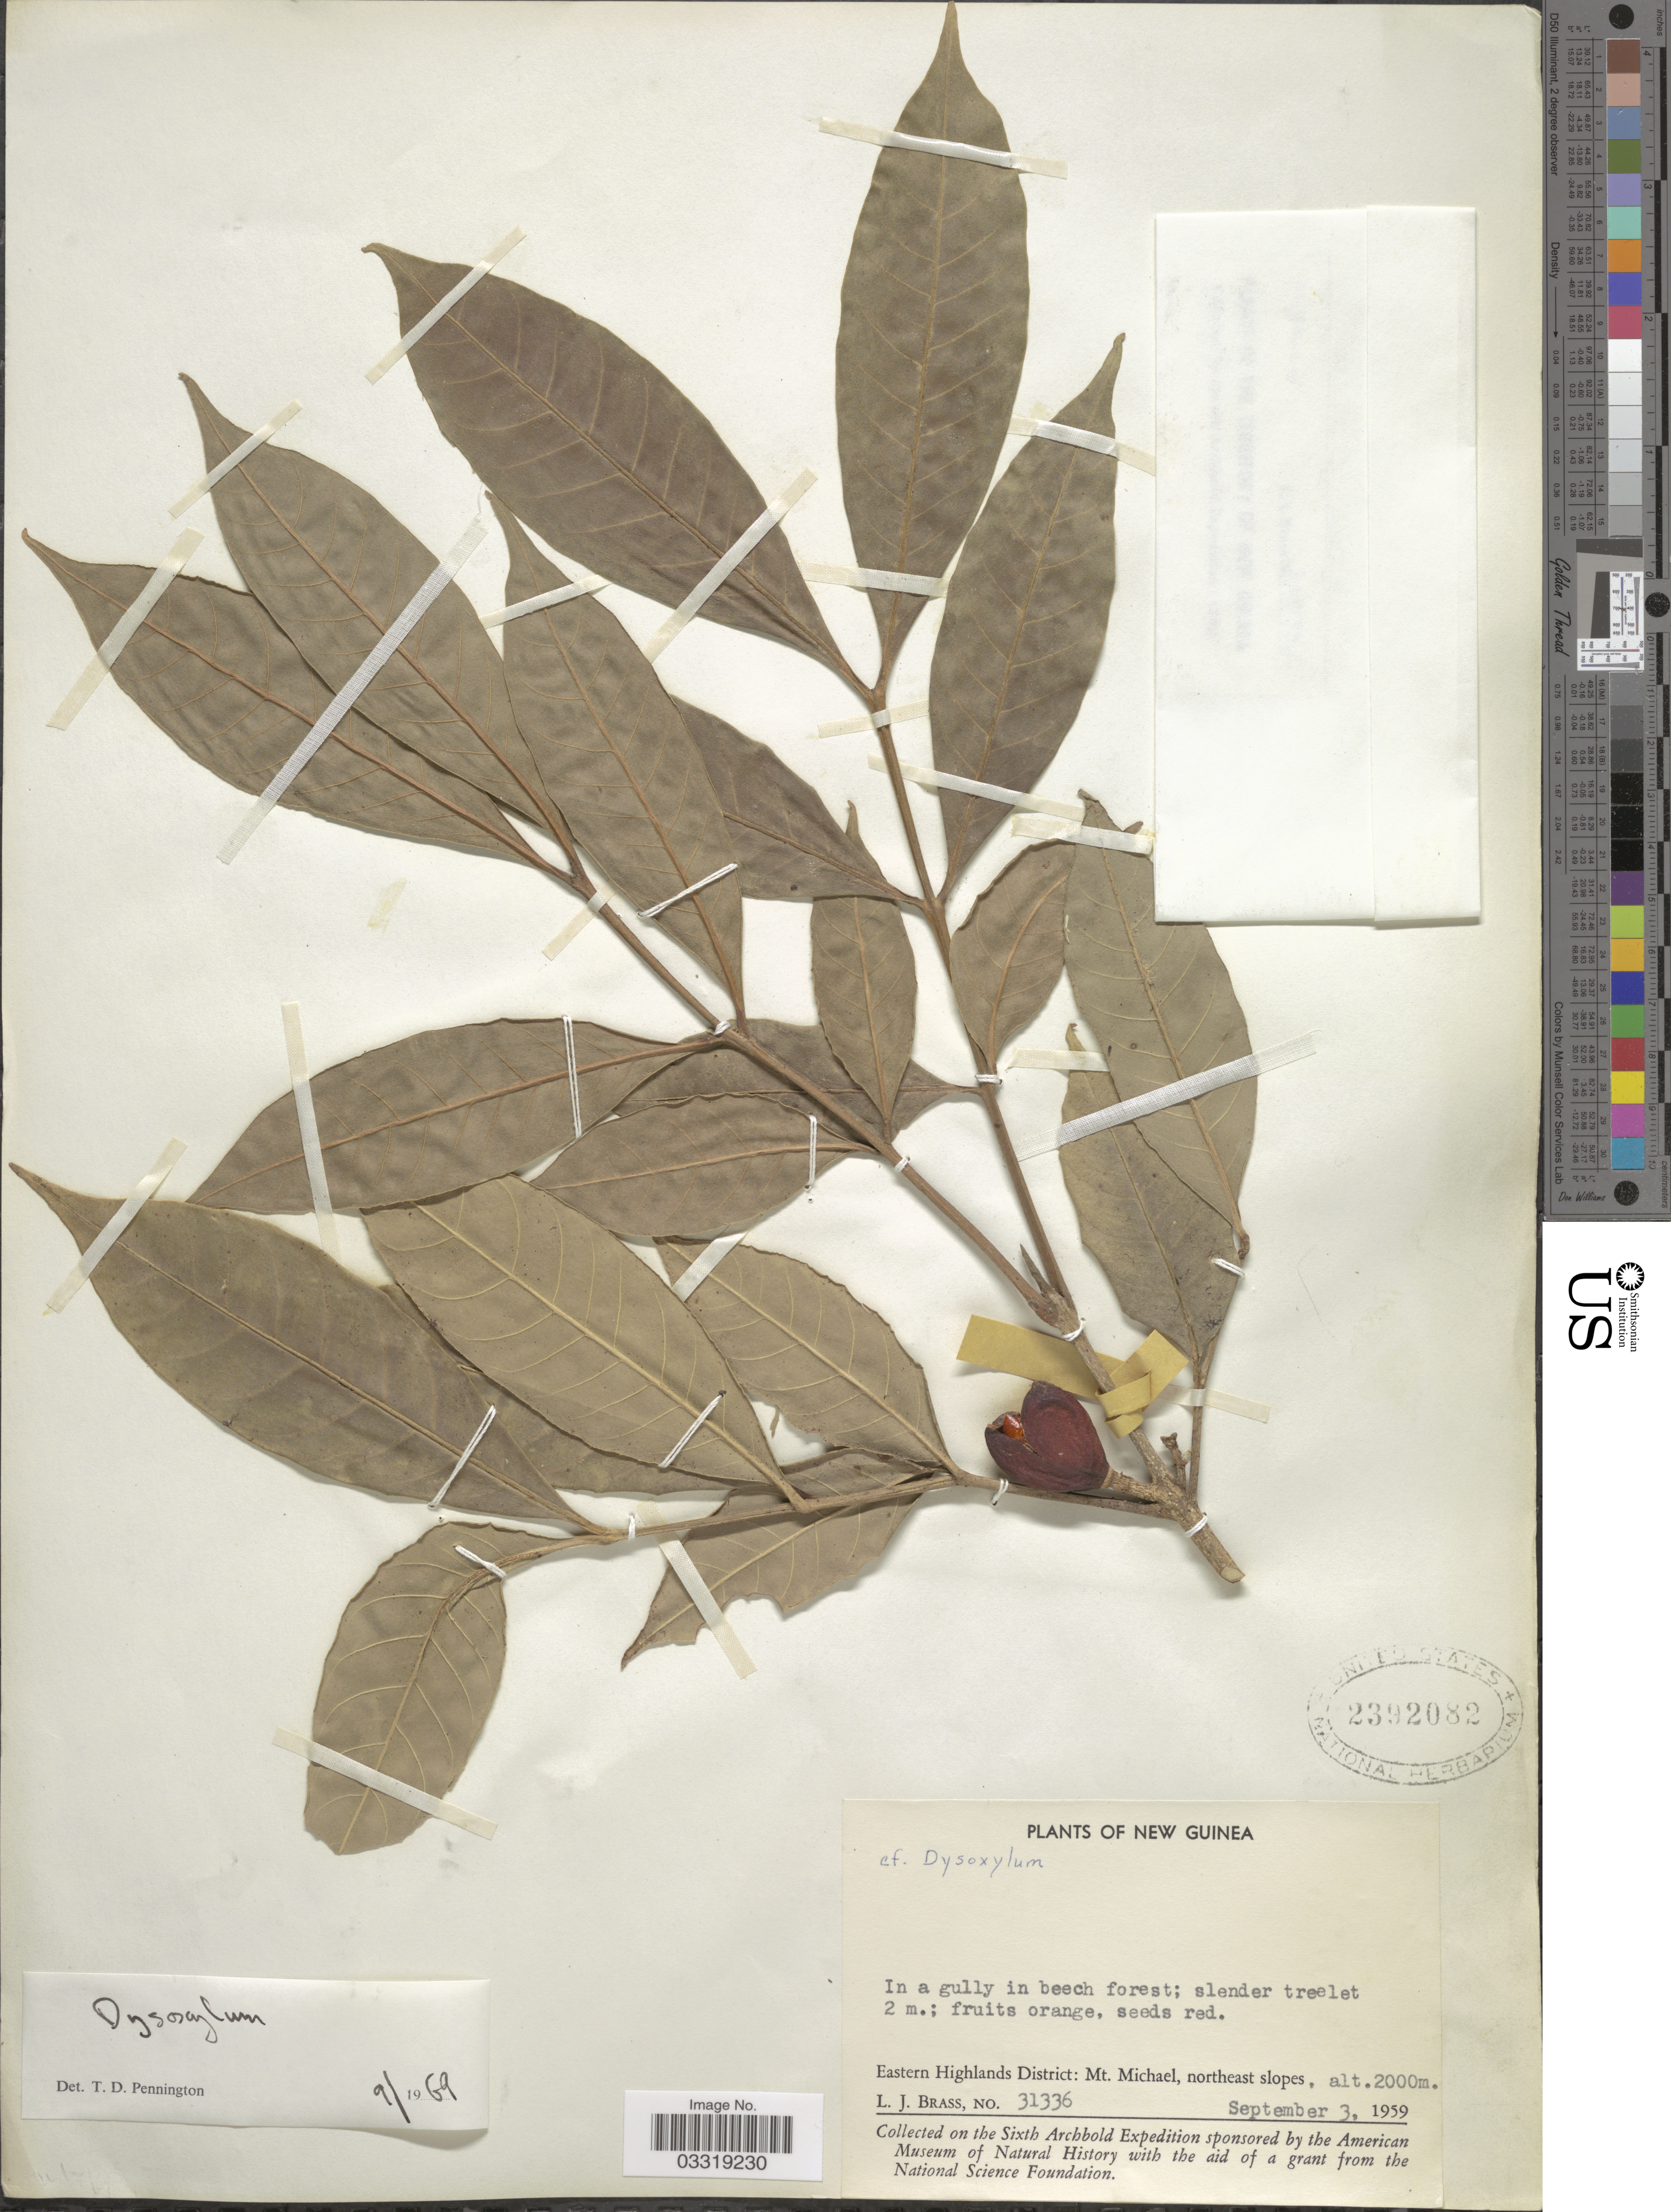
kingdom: Plantae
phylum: Tracheophyta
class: Magnoliopsida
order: Sapindales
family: Meliaceae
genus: Dysoxylum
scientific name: Dysoxylum cyrtobotryum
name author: Miq.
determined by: Mabberley, David J.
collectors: L. J. Brass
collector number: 31336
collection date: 1959-09-03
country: Papua New Guinea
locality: Eastern Highlands District: Mt. Michael, northeast slopes.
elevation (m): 2000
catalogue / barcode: US 2392082